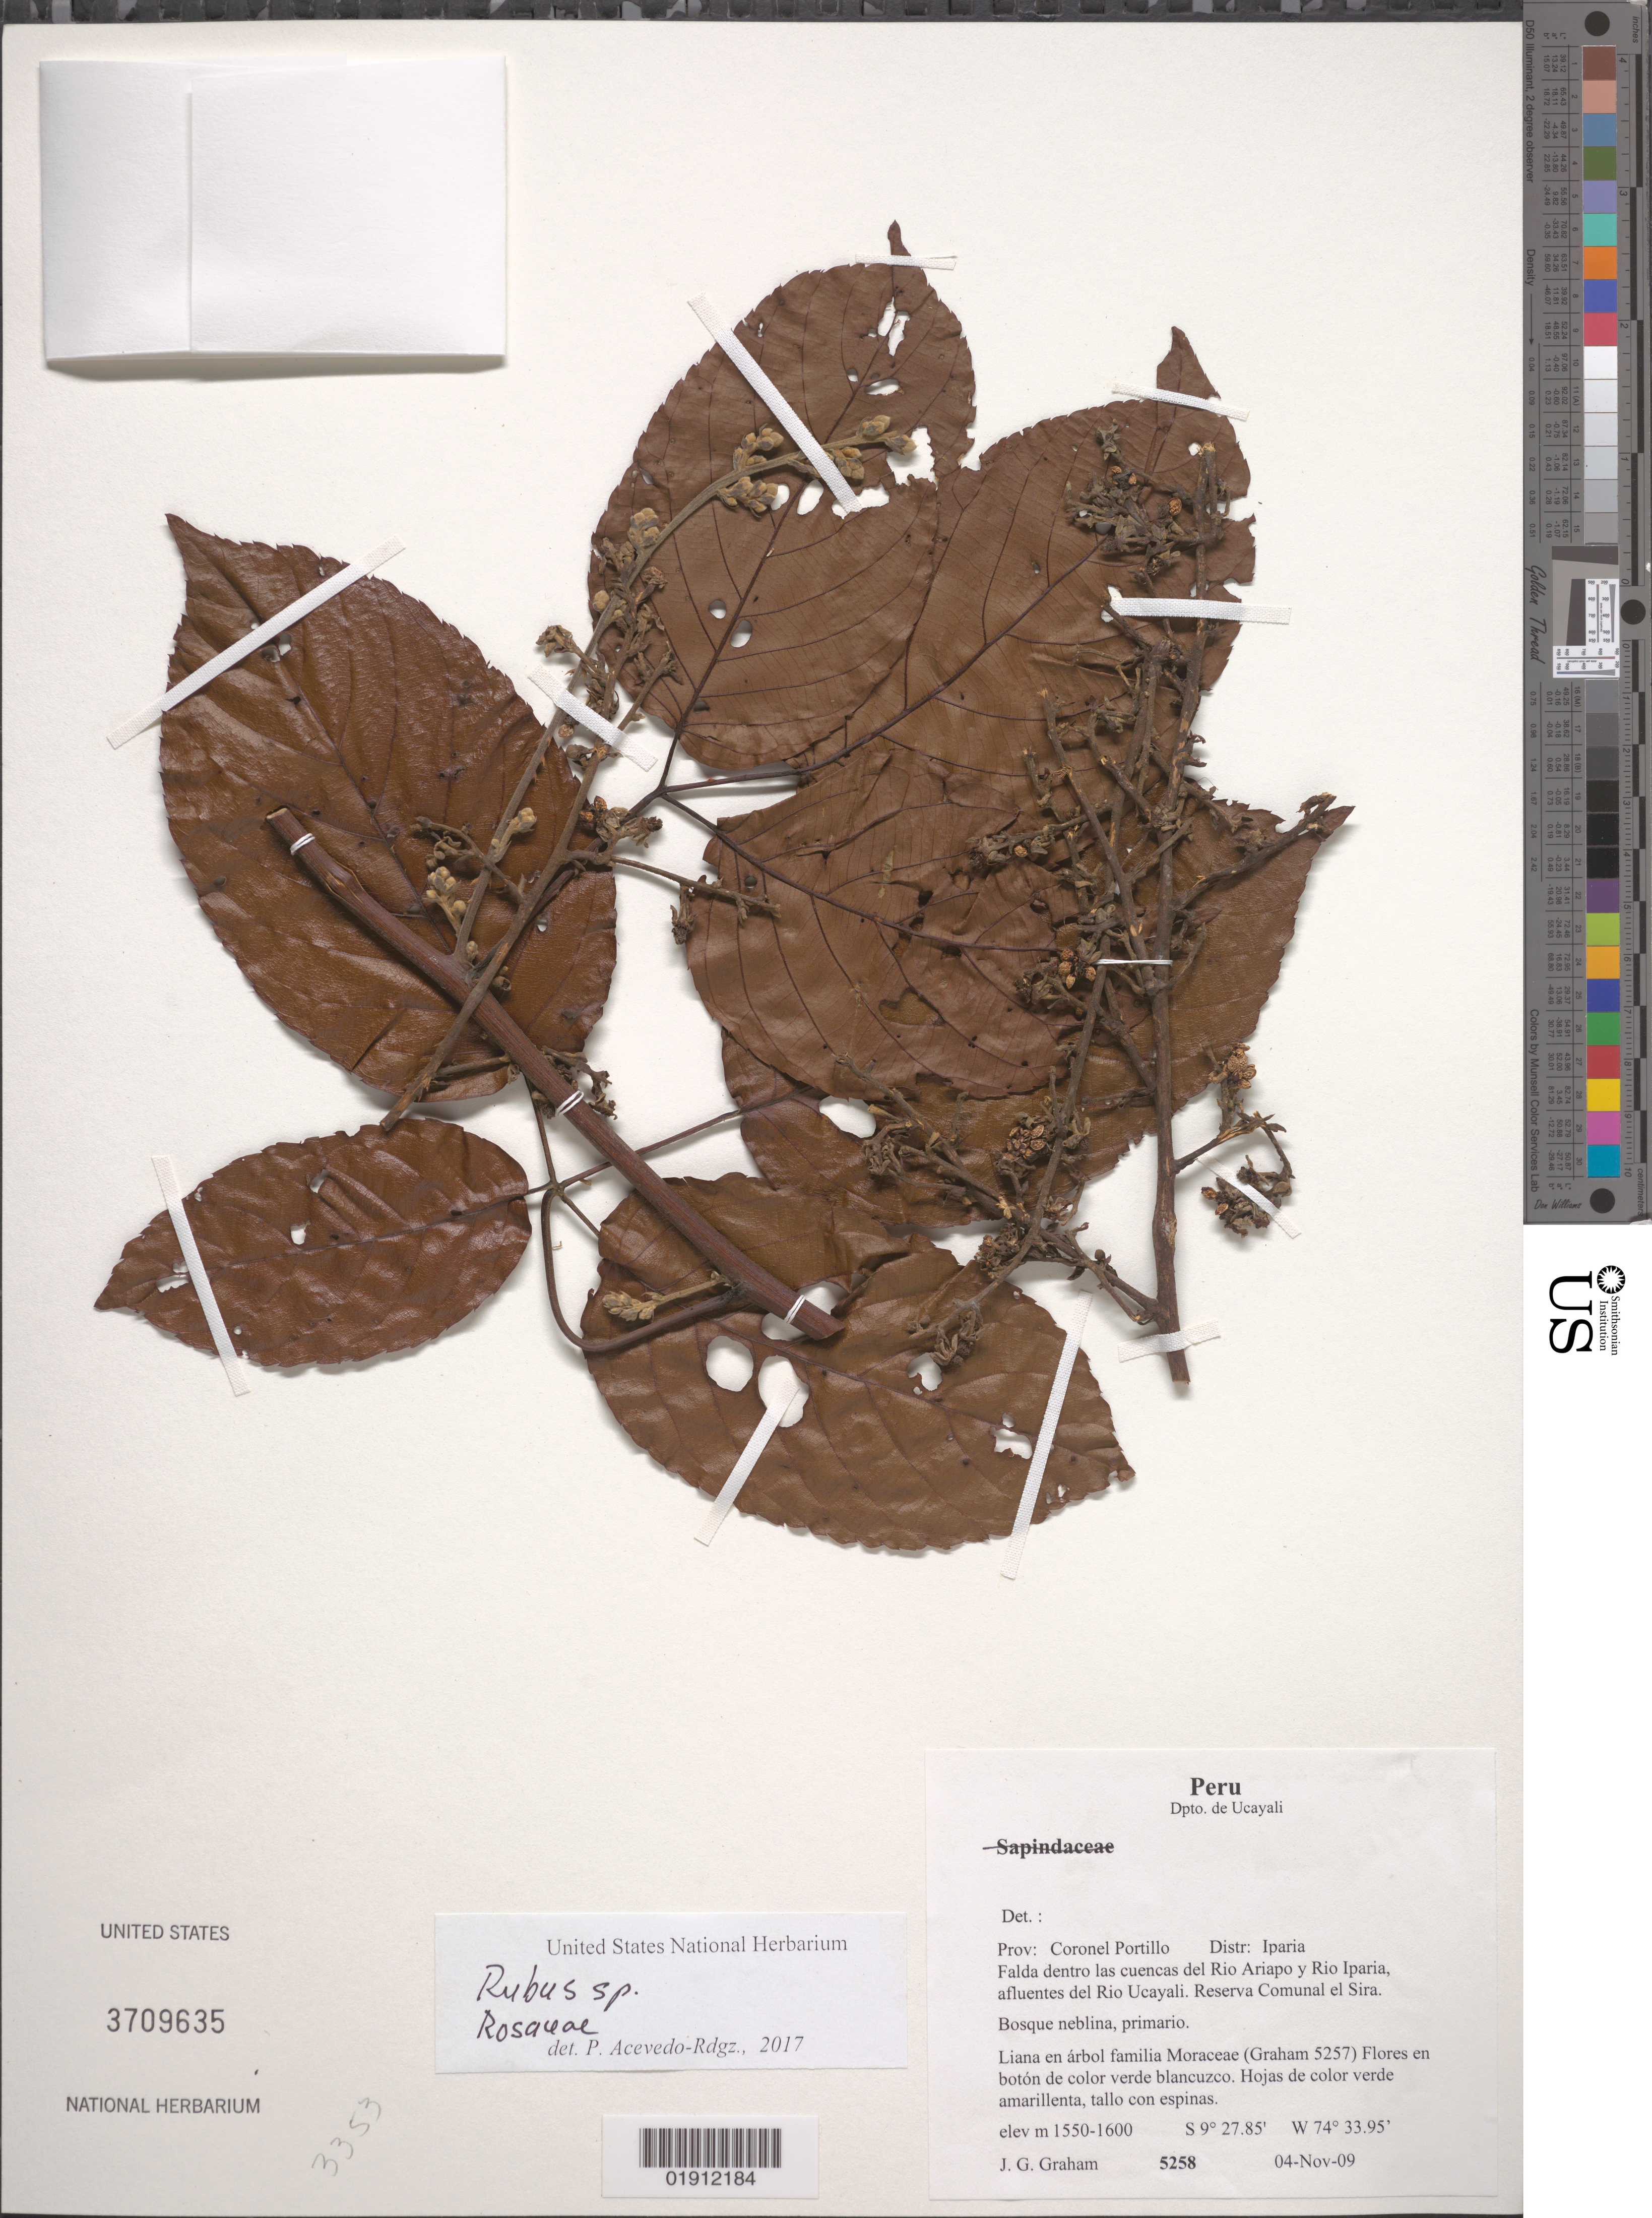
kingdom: Plantae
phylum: Tracheophyta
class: Magnoliopsida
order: Rosales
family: Rosaceae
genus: Rubus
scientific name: Rubus sp.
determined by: Acevedo-Rodríguez, P., (BOT), Smithsonian Institution - National Museum of Natural History (UNITED STATES)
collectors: J. Graham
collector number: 5258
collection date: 2009-11-04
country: Peru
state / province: Ucayali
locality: Prov. Coronel Portillo, Distr. Iparia, falda dentro las cuencas del Rio Airapo y Iparia, afluentes del Rio Ucayali, Reserva Comunal el Sira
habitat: Bosque neblina, primario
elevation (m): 1550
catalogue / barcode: US 3709635